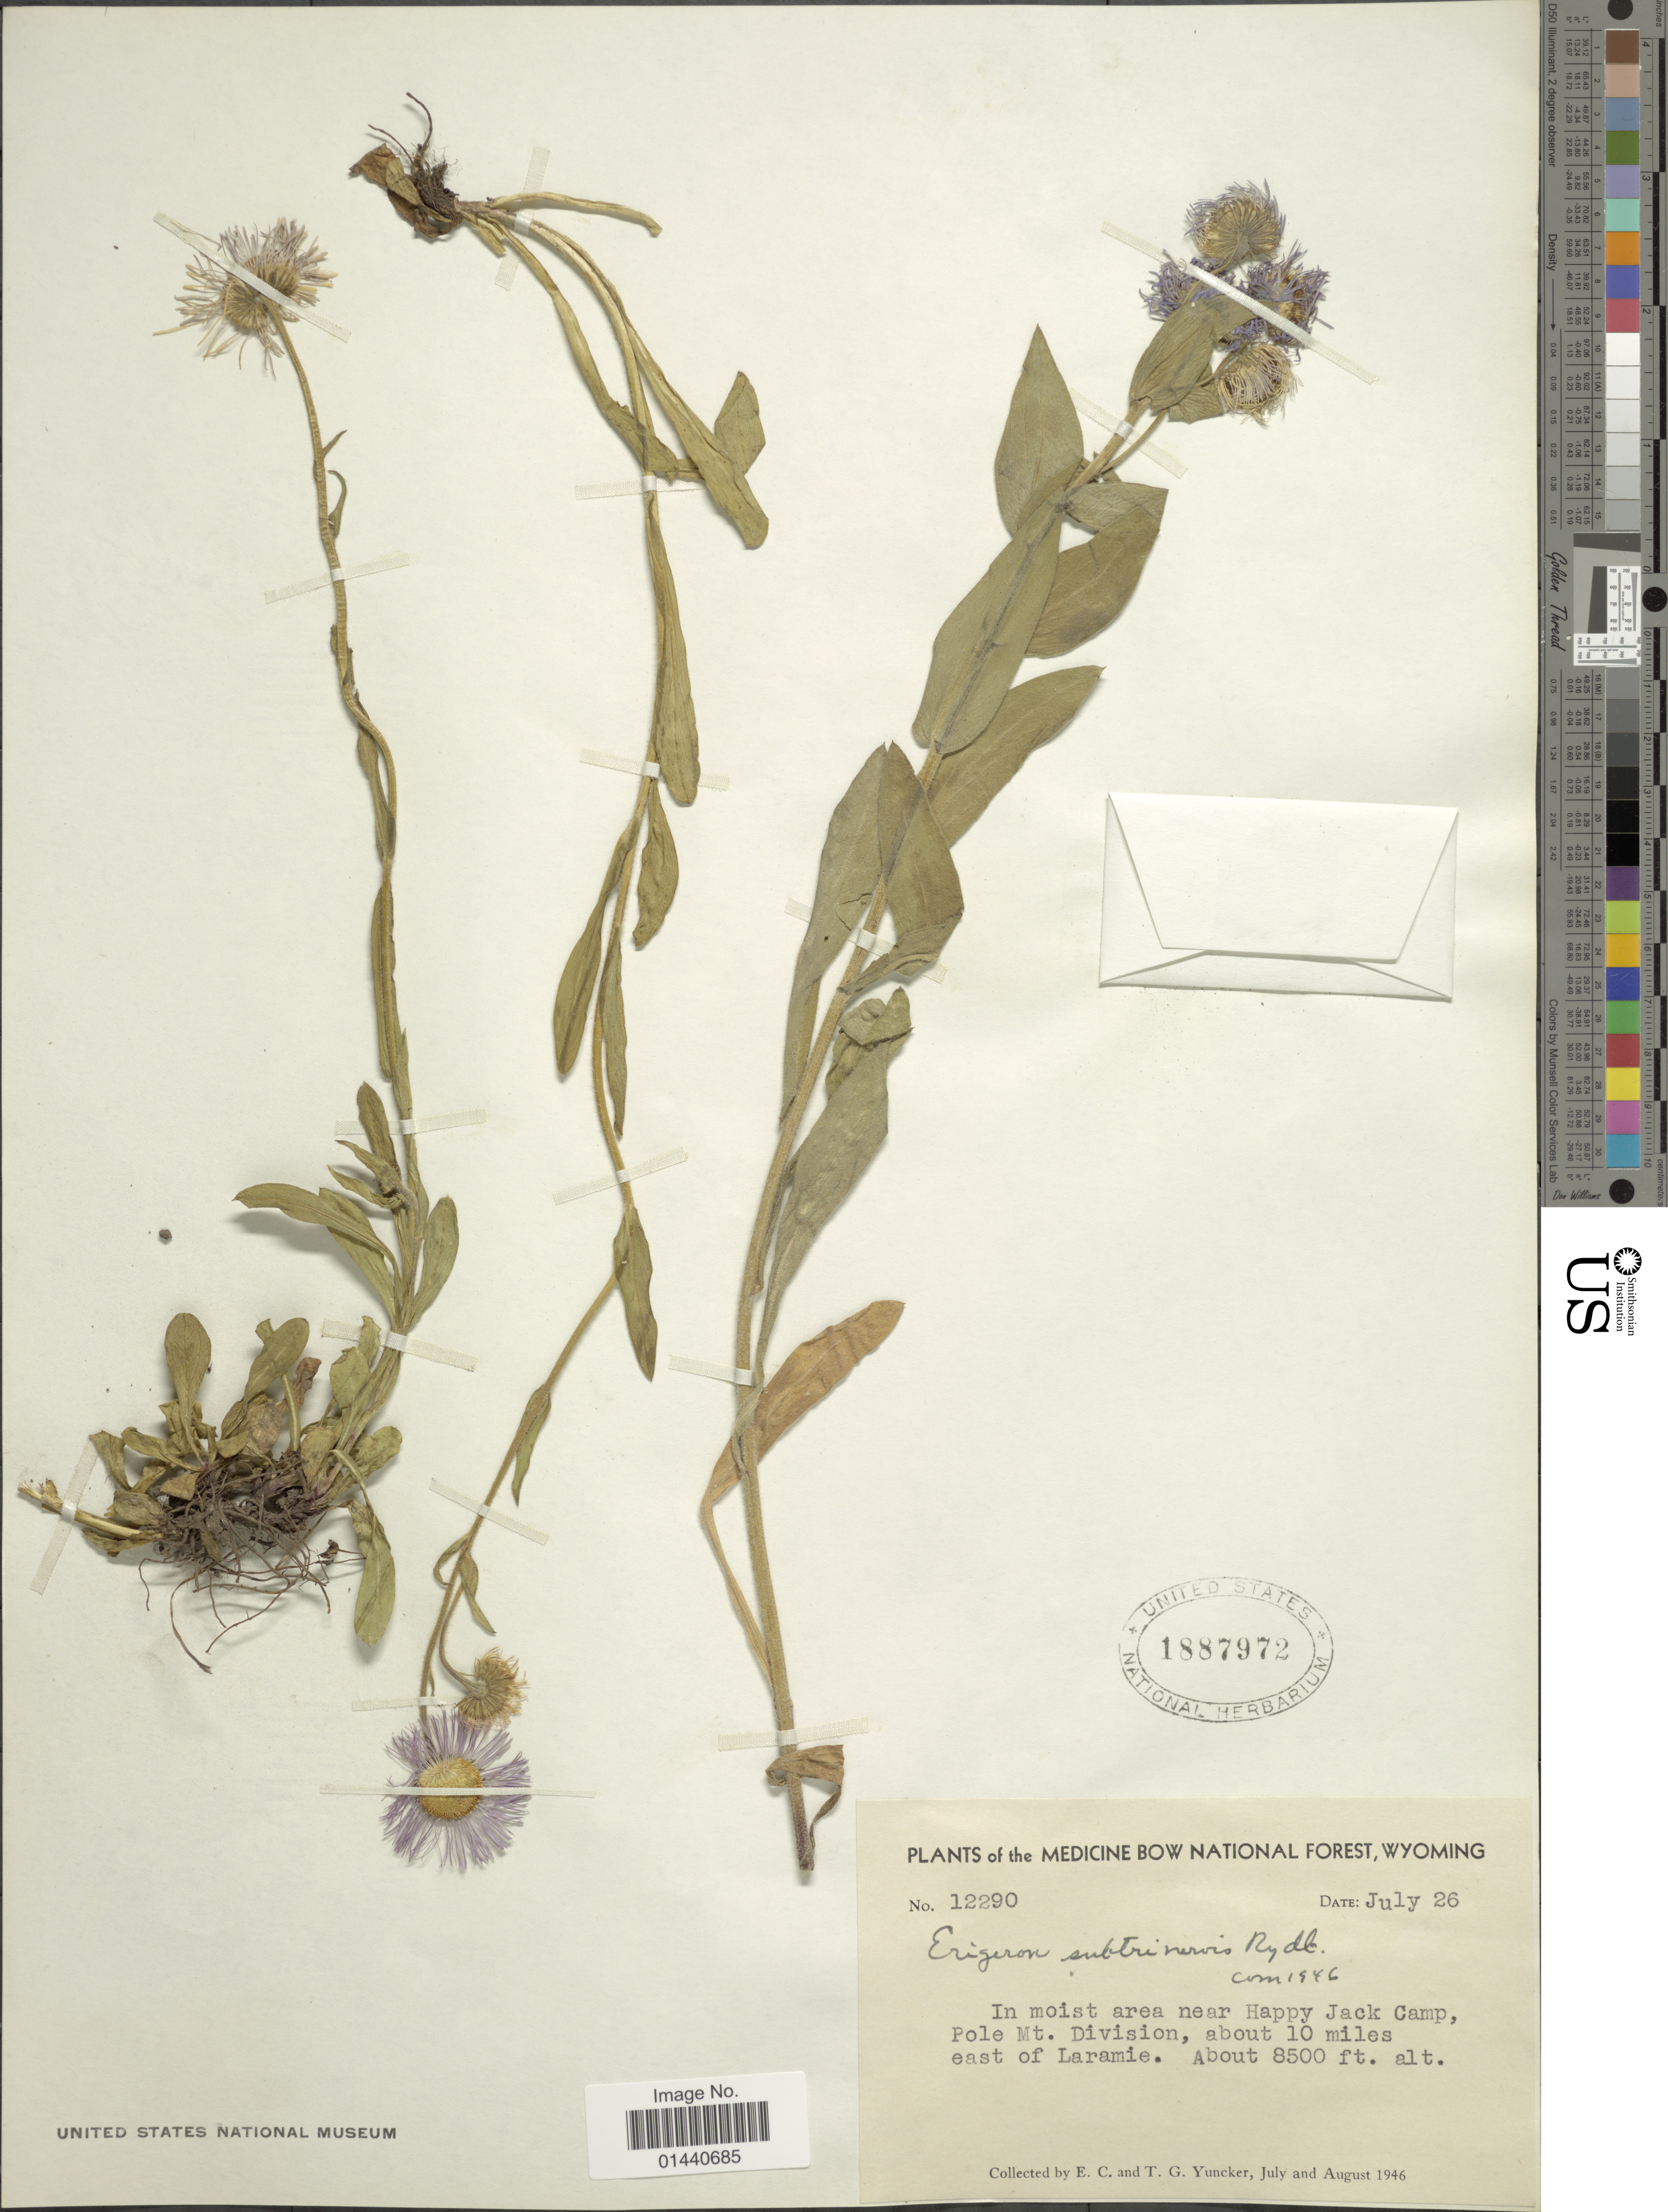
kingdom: Plantae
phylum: Tracheophyta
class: Magnoliopsida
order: Asterales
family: Asteraceae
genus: Erigeron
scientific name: Erigeron subtrinervis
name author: Rydb. ex Porter & Britton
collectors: E. C. Yuncker & T. G. Yuncker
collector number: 12290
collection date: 1946-07-26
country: United States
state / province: Wyoming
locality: The Medicine Bow National Forest. In moist area near Happy Jack Camp, Pole Mt. Division, about 10 miles east of Laramie.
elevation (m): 2591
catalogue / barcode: US 1887972